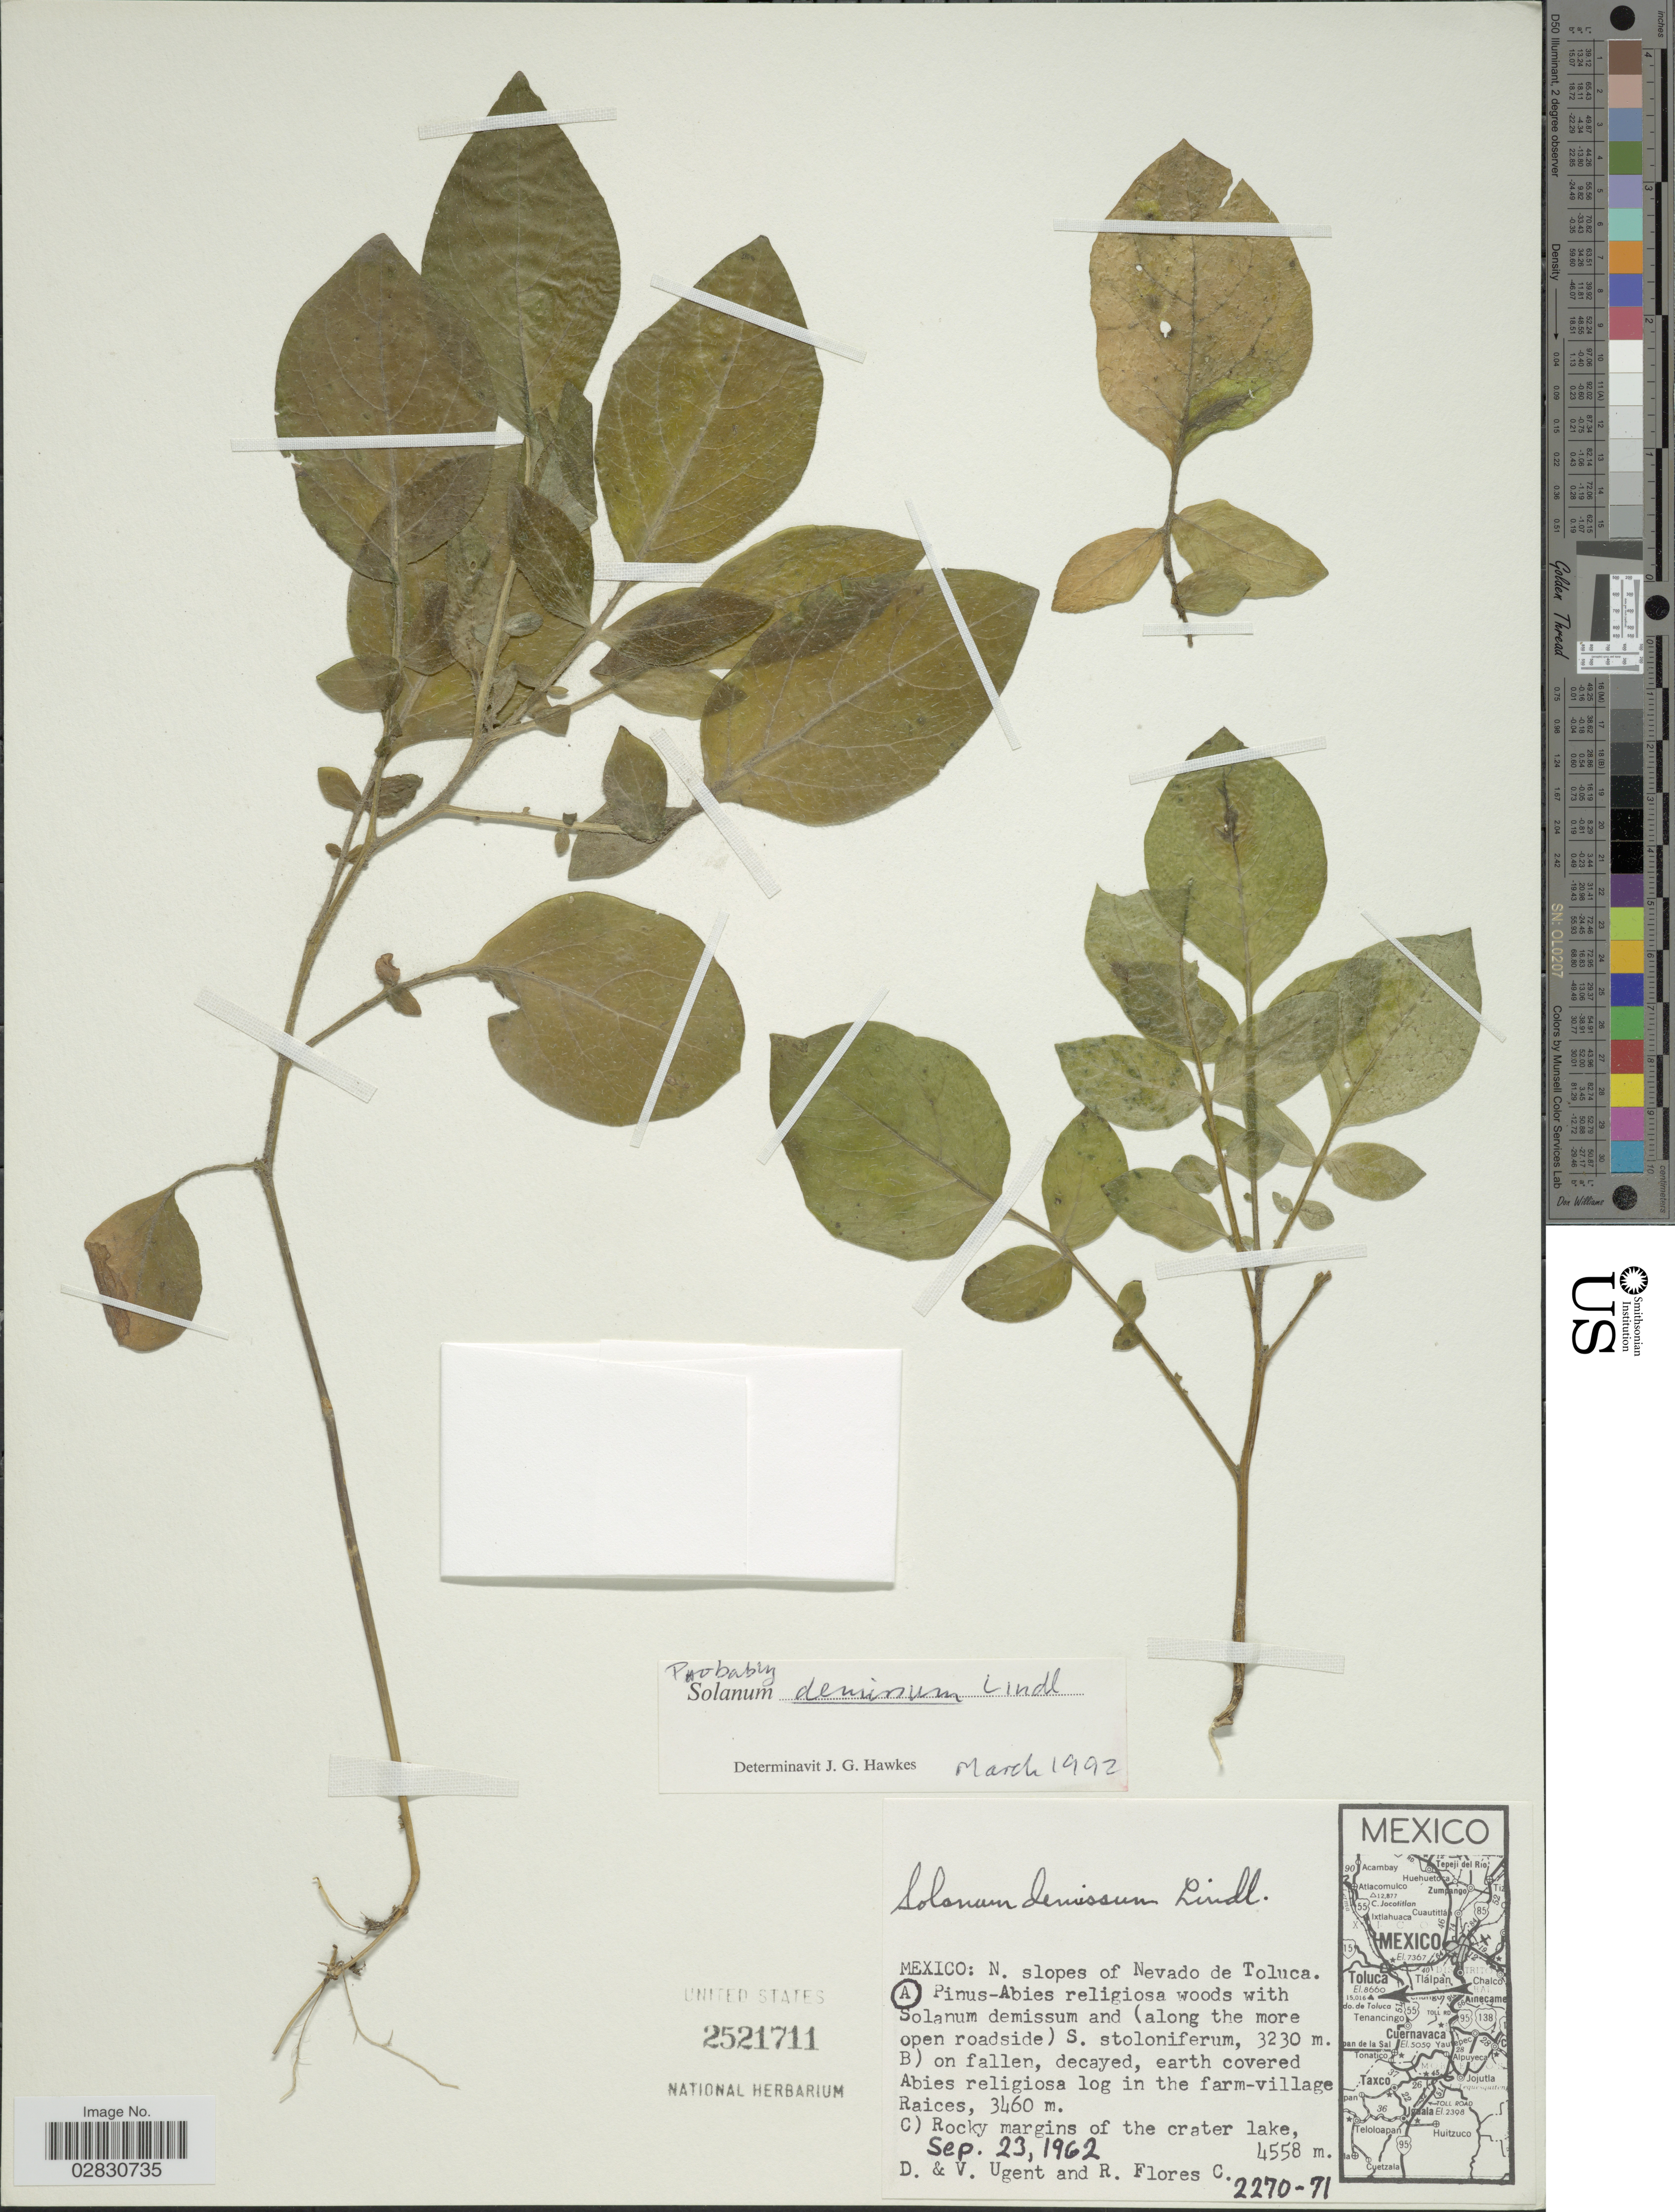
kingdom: Plantae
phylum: Tracheophyta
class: Magnoliopsida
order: Solanales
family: Solanaceae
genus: Solanum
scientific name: Solanum demissum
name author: Lindl.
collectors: D. Ugent, V. Ugent & R. Flores-C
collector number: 2270-71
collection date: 1962-09-23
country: Mexico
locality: Mexico: N. slopes of Nevado de Toluca, along the more open roadside.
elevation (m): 3230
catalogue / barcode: US 2521711